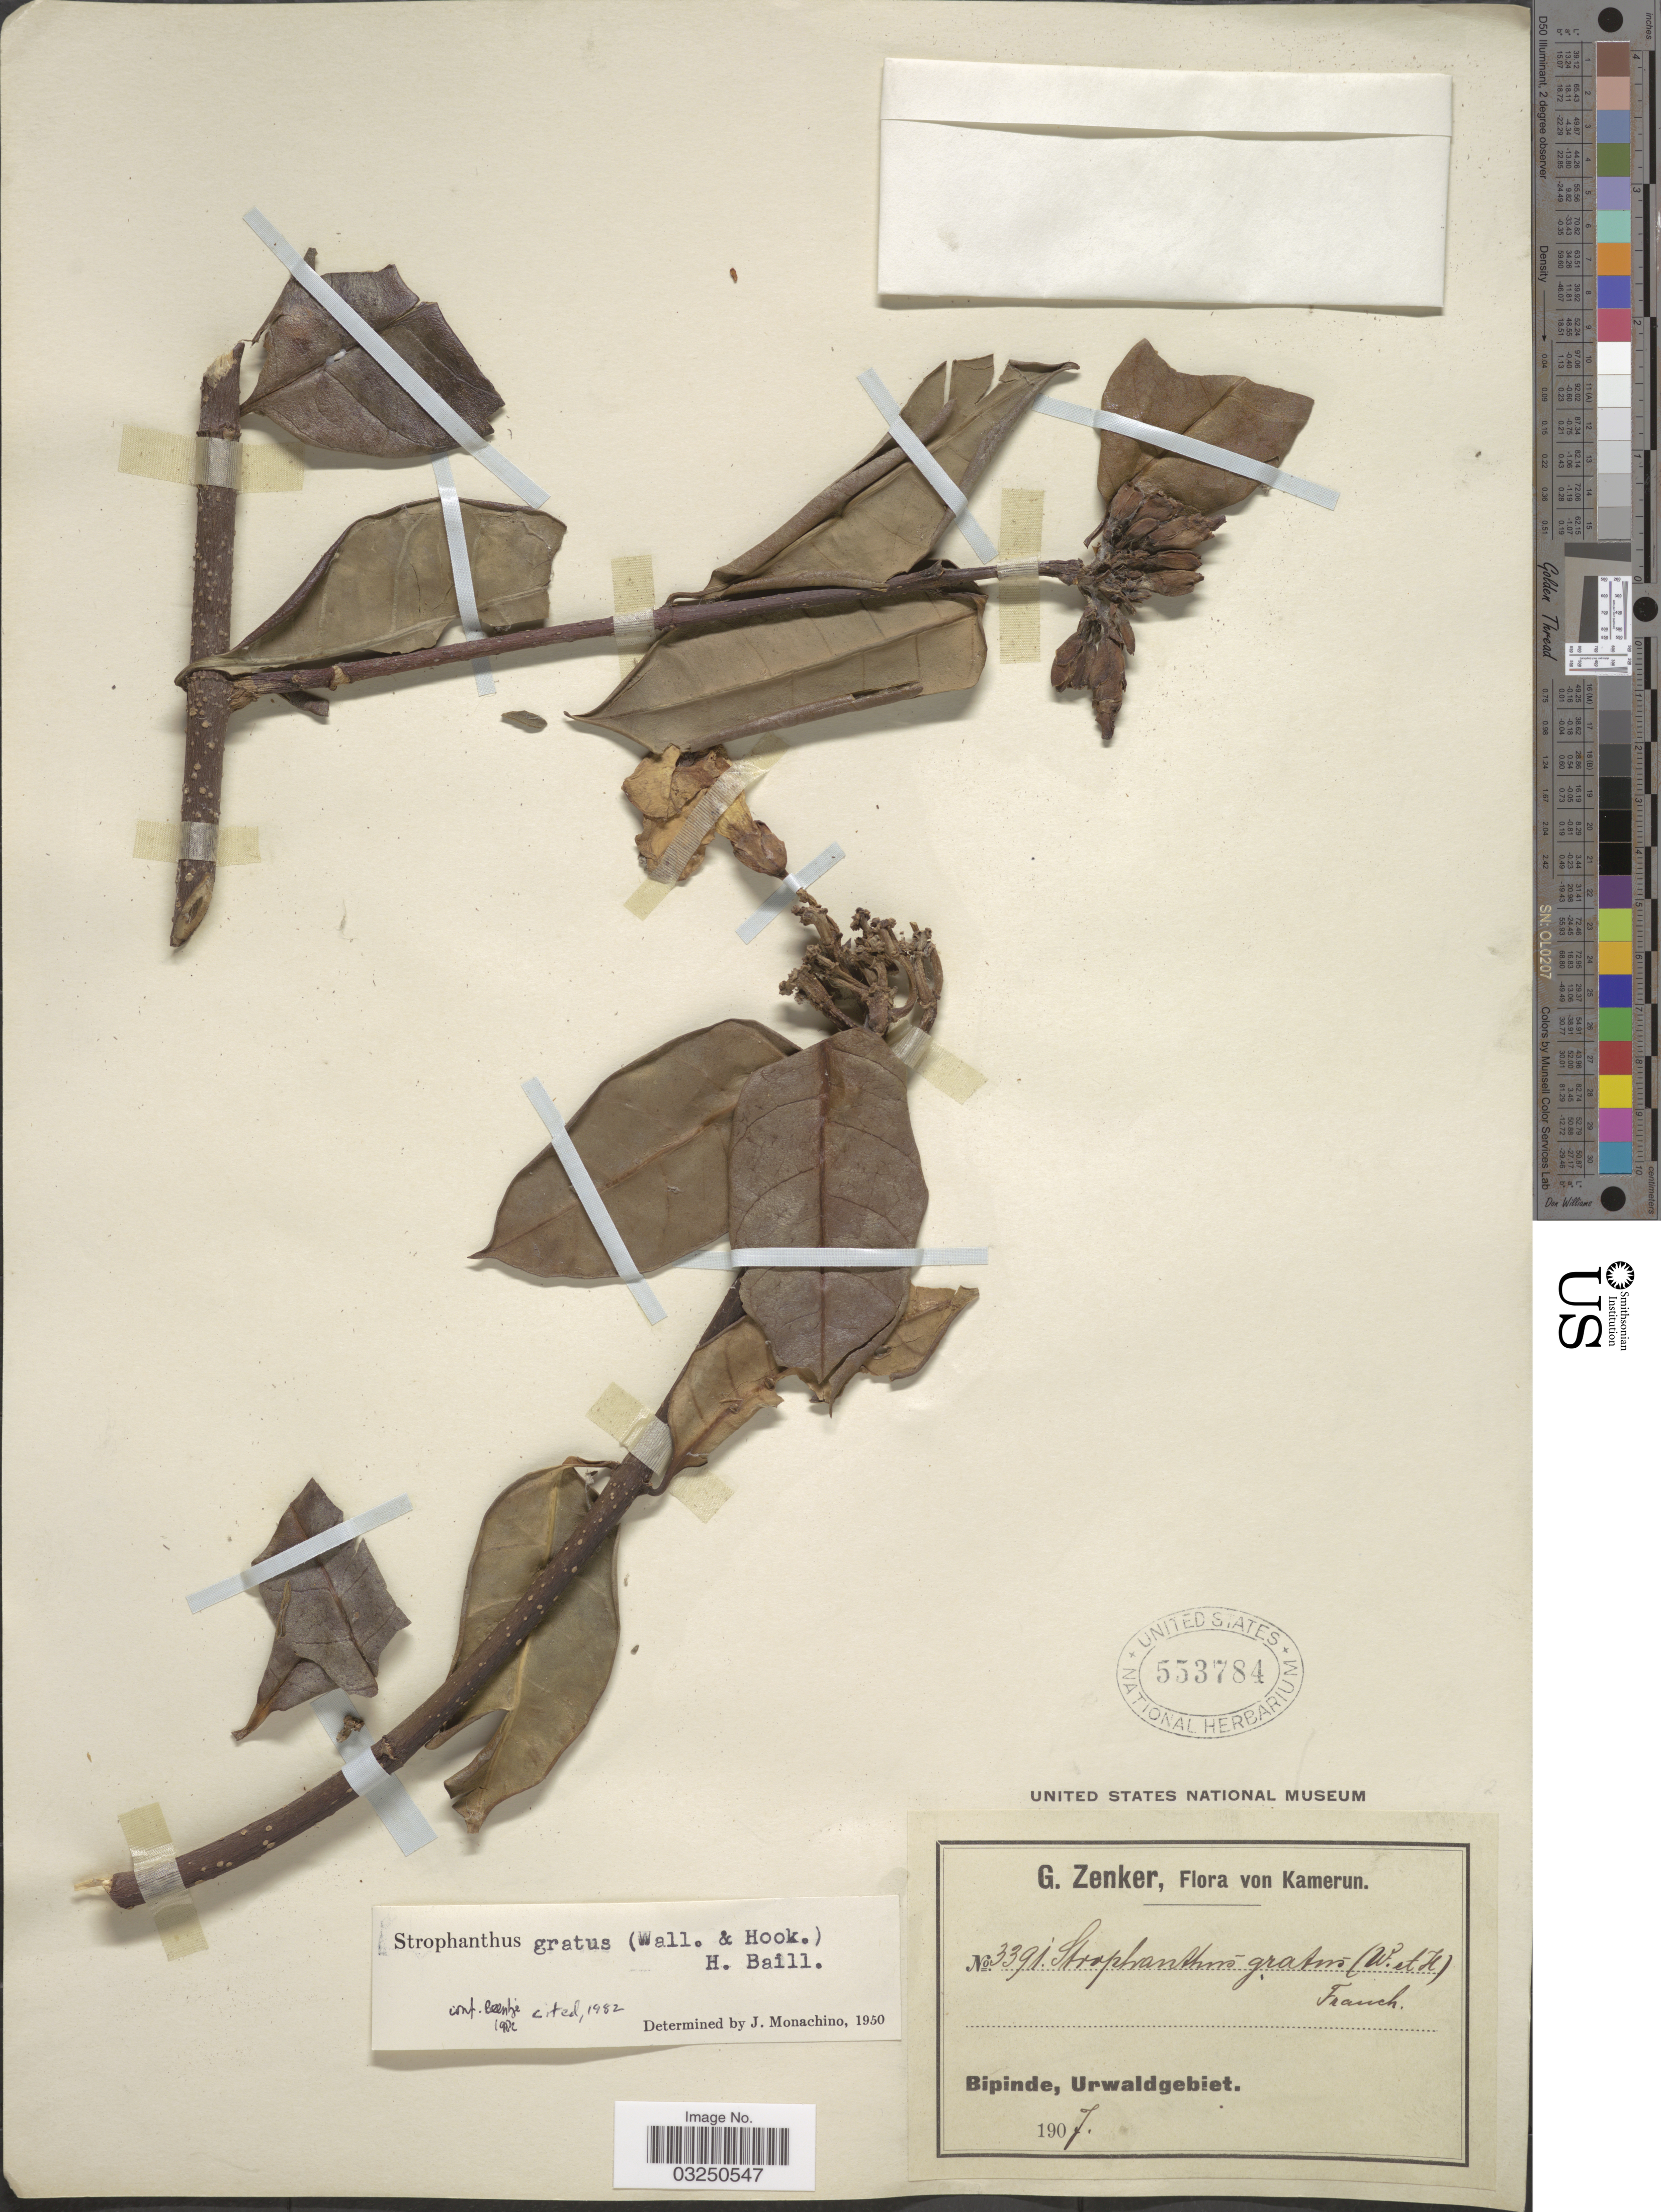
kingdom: Plantae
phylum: Tracheophyta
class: Magnoliopsida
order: Gentianales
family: Apocynaceae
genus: Strophanthus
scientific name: Strophanthus gratus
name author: (Wall. & Hook.) Baill.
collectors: G. A. Zenker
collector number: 339i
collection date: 1907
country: Cameroon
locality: Bipinde, Urwaldgebiet.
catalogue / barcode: US 553784